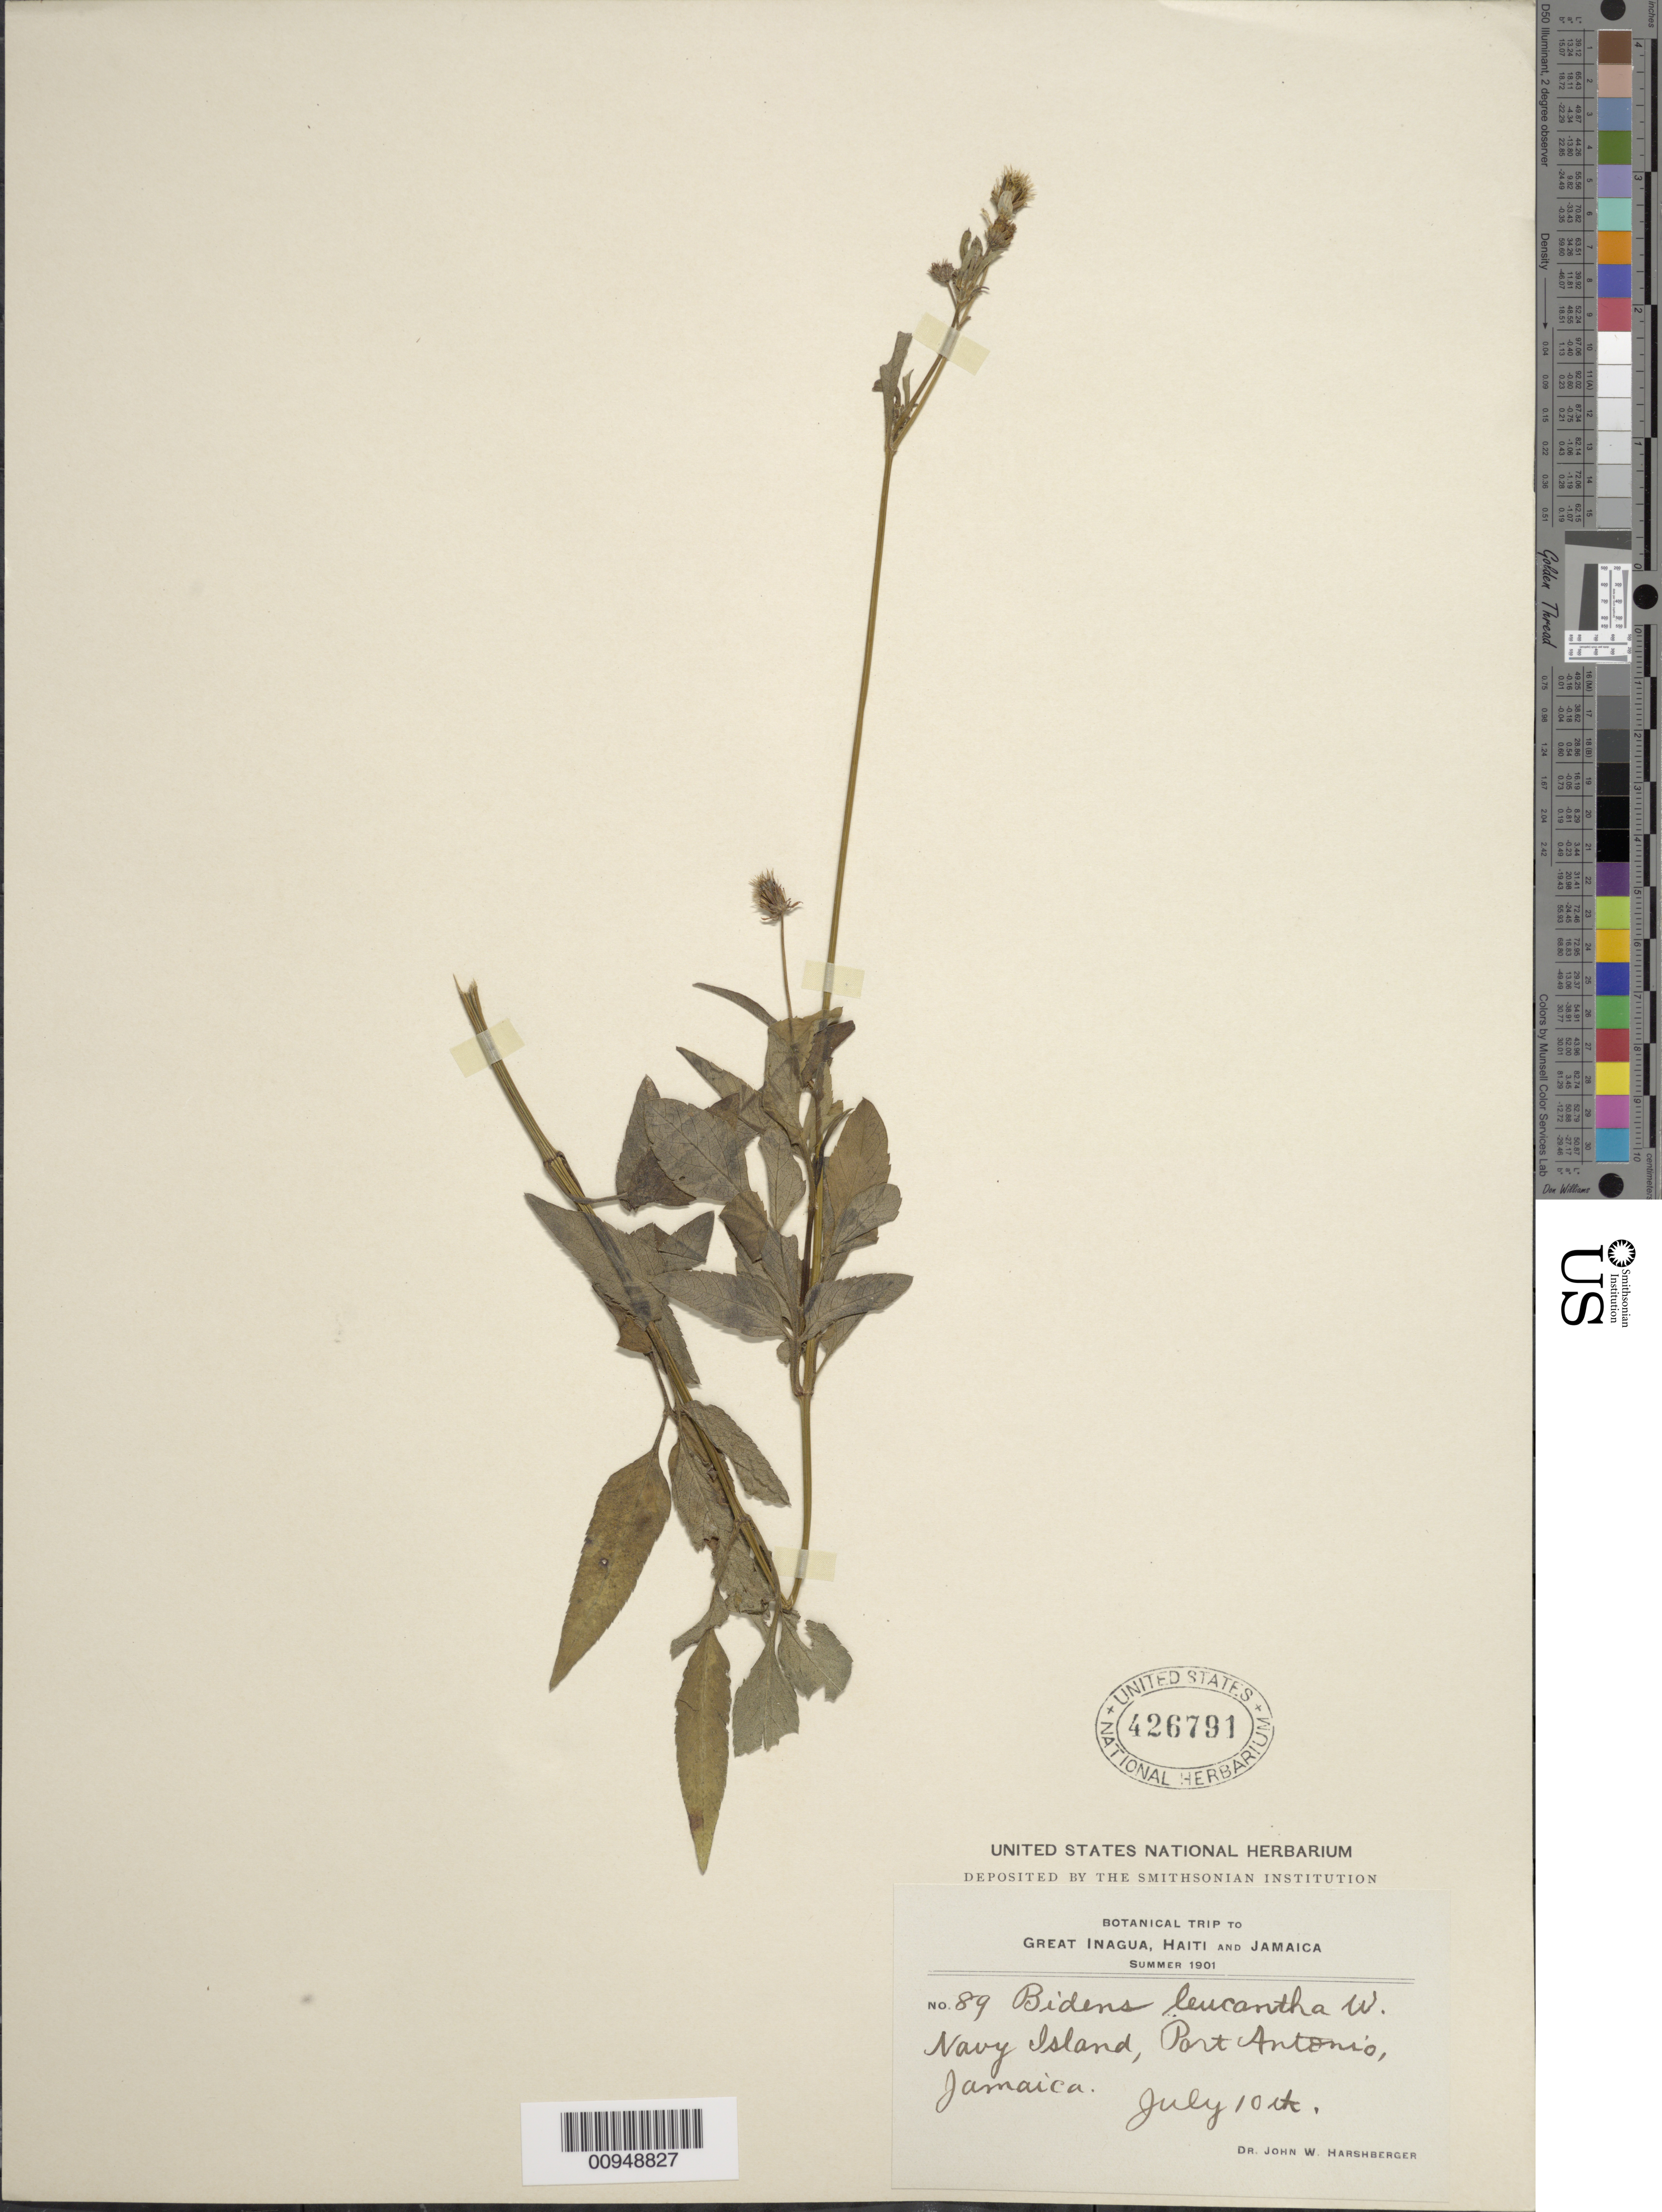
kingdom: Plantae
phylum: Tracheophyta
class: Magnoliopsida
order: Asterales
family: Asteraceae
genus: Bidens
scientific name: Bidens alba var. radiata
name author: (Sch. Bip.) R.E. Ballard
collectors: J. W. Harshberger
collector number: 89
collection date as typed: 10 Jul 1901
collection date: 1901-07-10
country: Jamaica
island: Navy Island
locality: Port Antonio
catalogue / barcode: US 426791